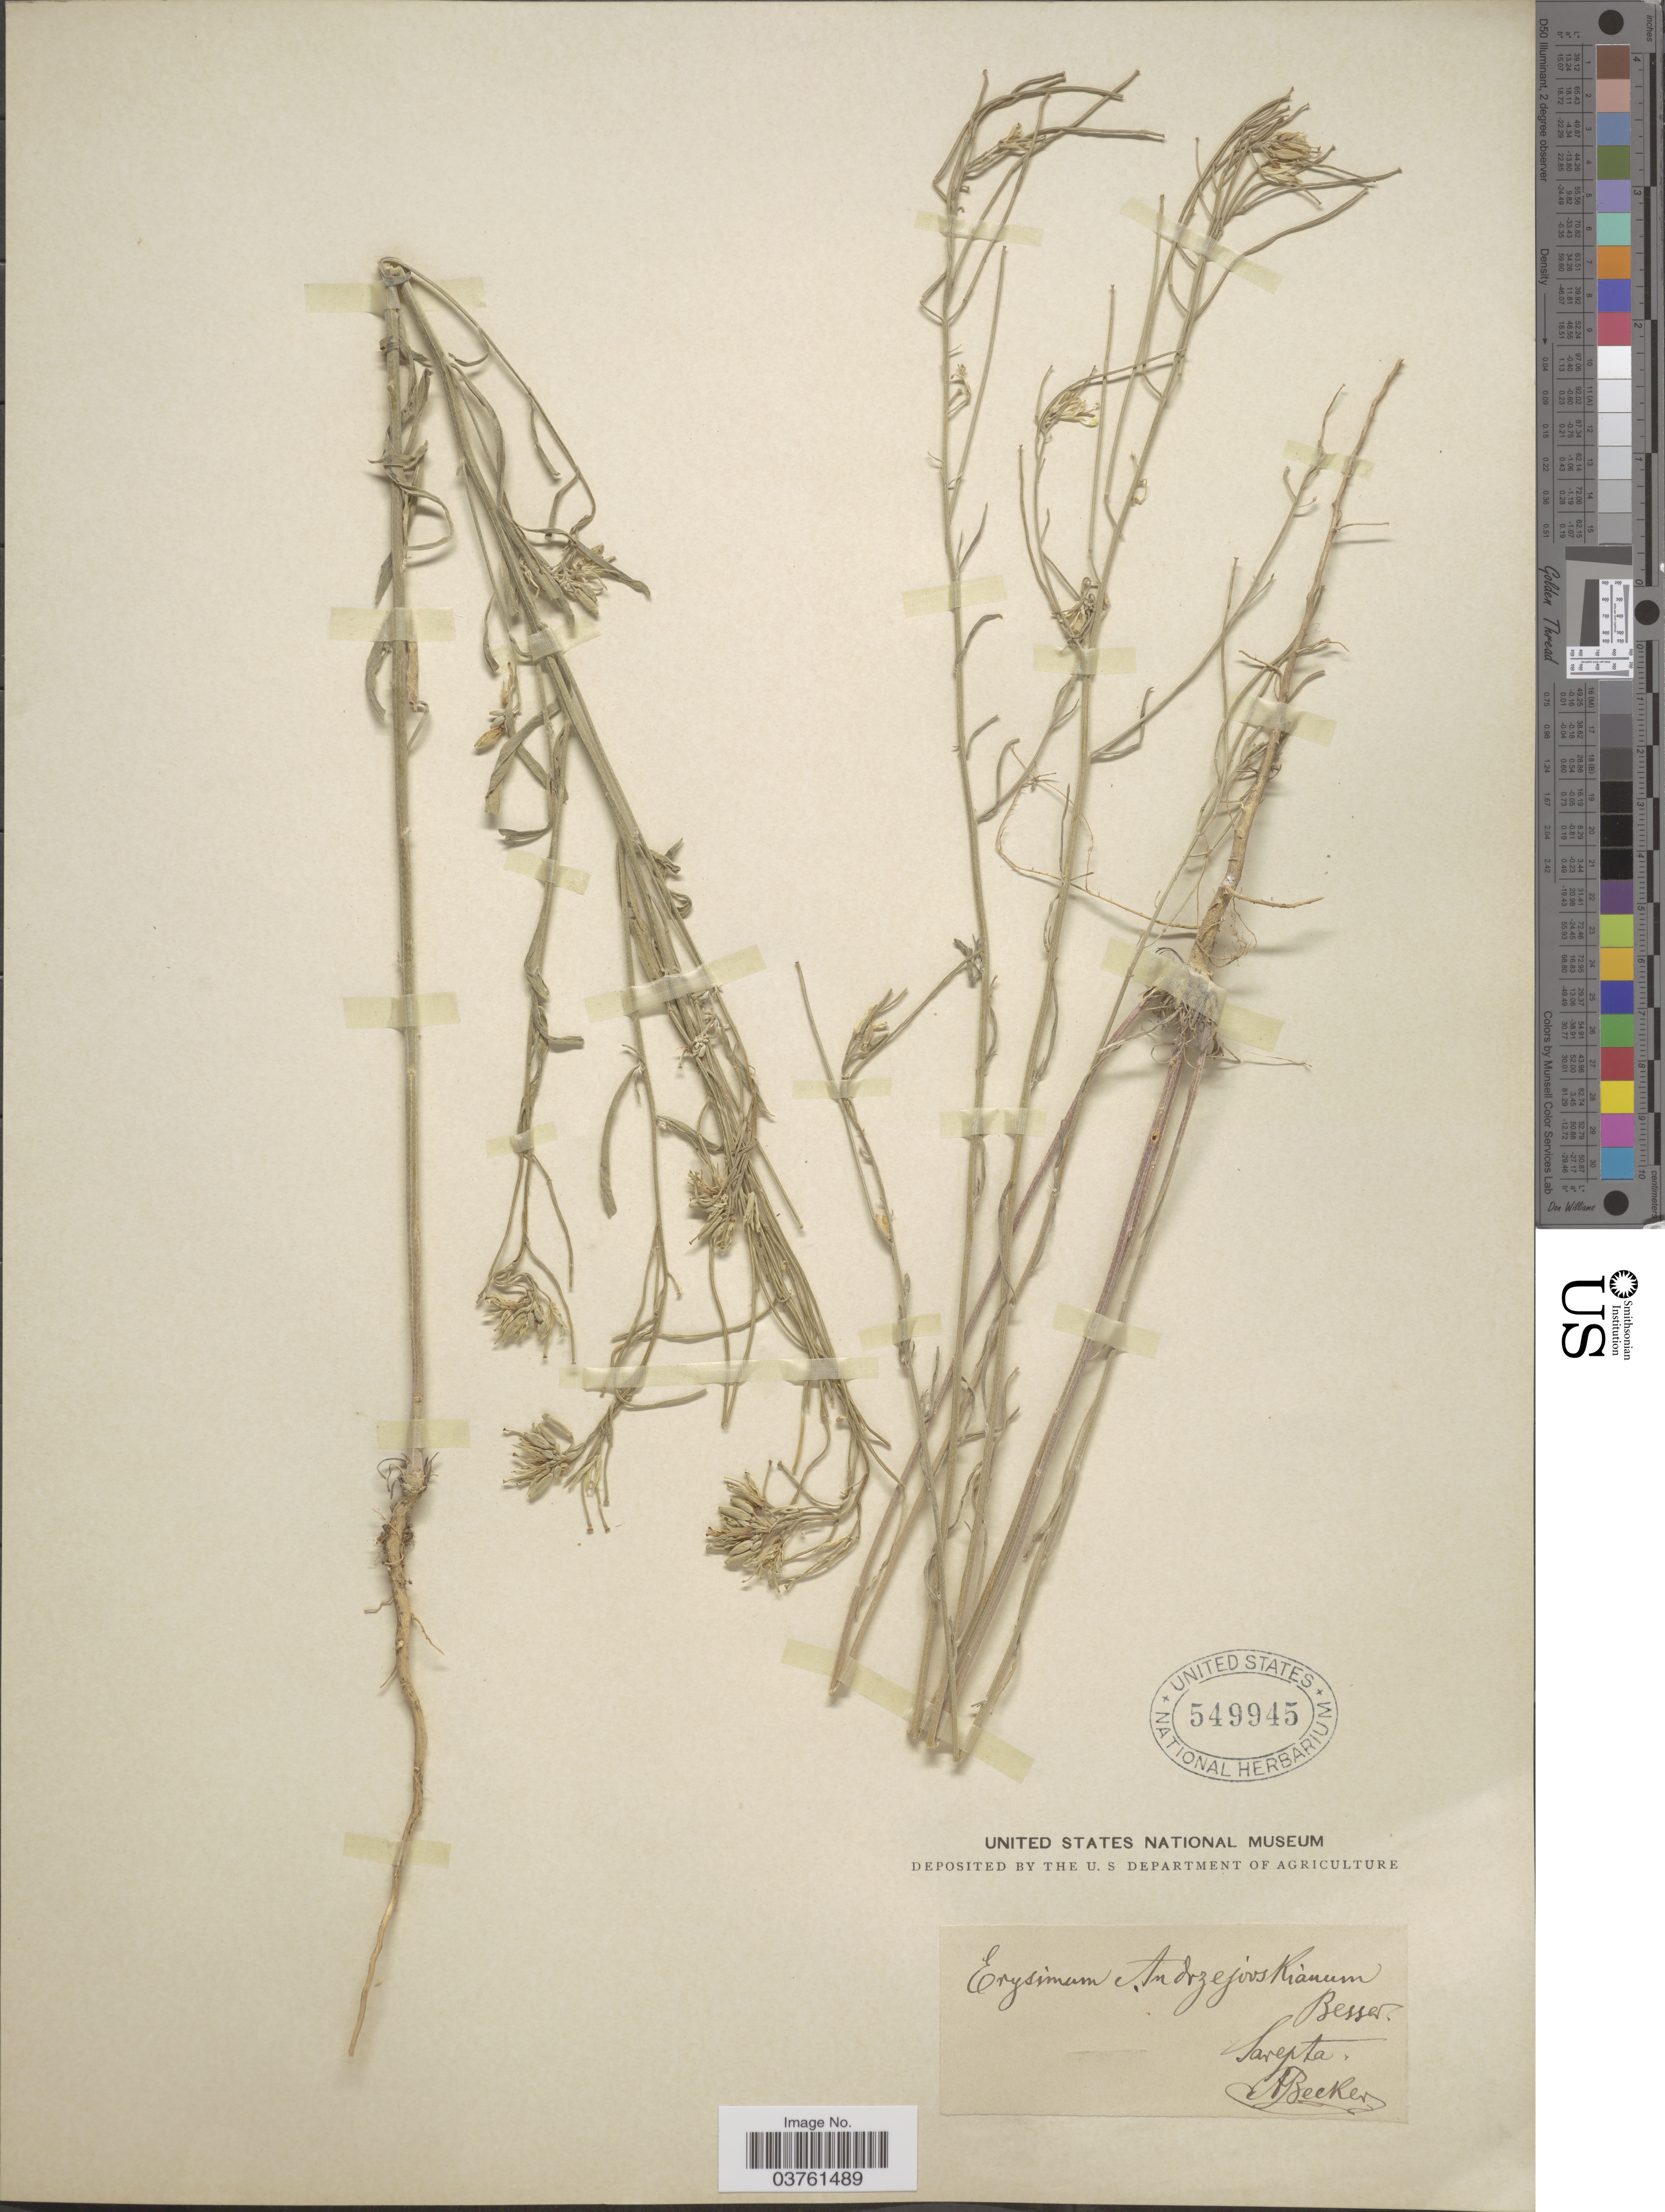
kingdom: Plantae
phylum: Tracheophyta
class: Magnoliopsida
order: Brassicales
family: Brassicaceae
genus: Erysimum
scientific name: Erysimum andrzejowskianum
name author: DC.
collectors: A. Becker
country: Russian Federation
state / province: Volgograd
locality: Sarepta.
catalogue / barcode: US 549945